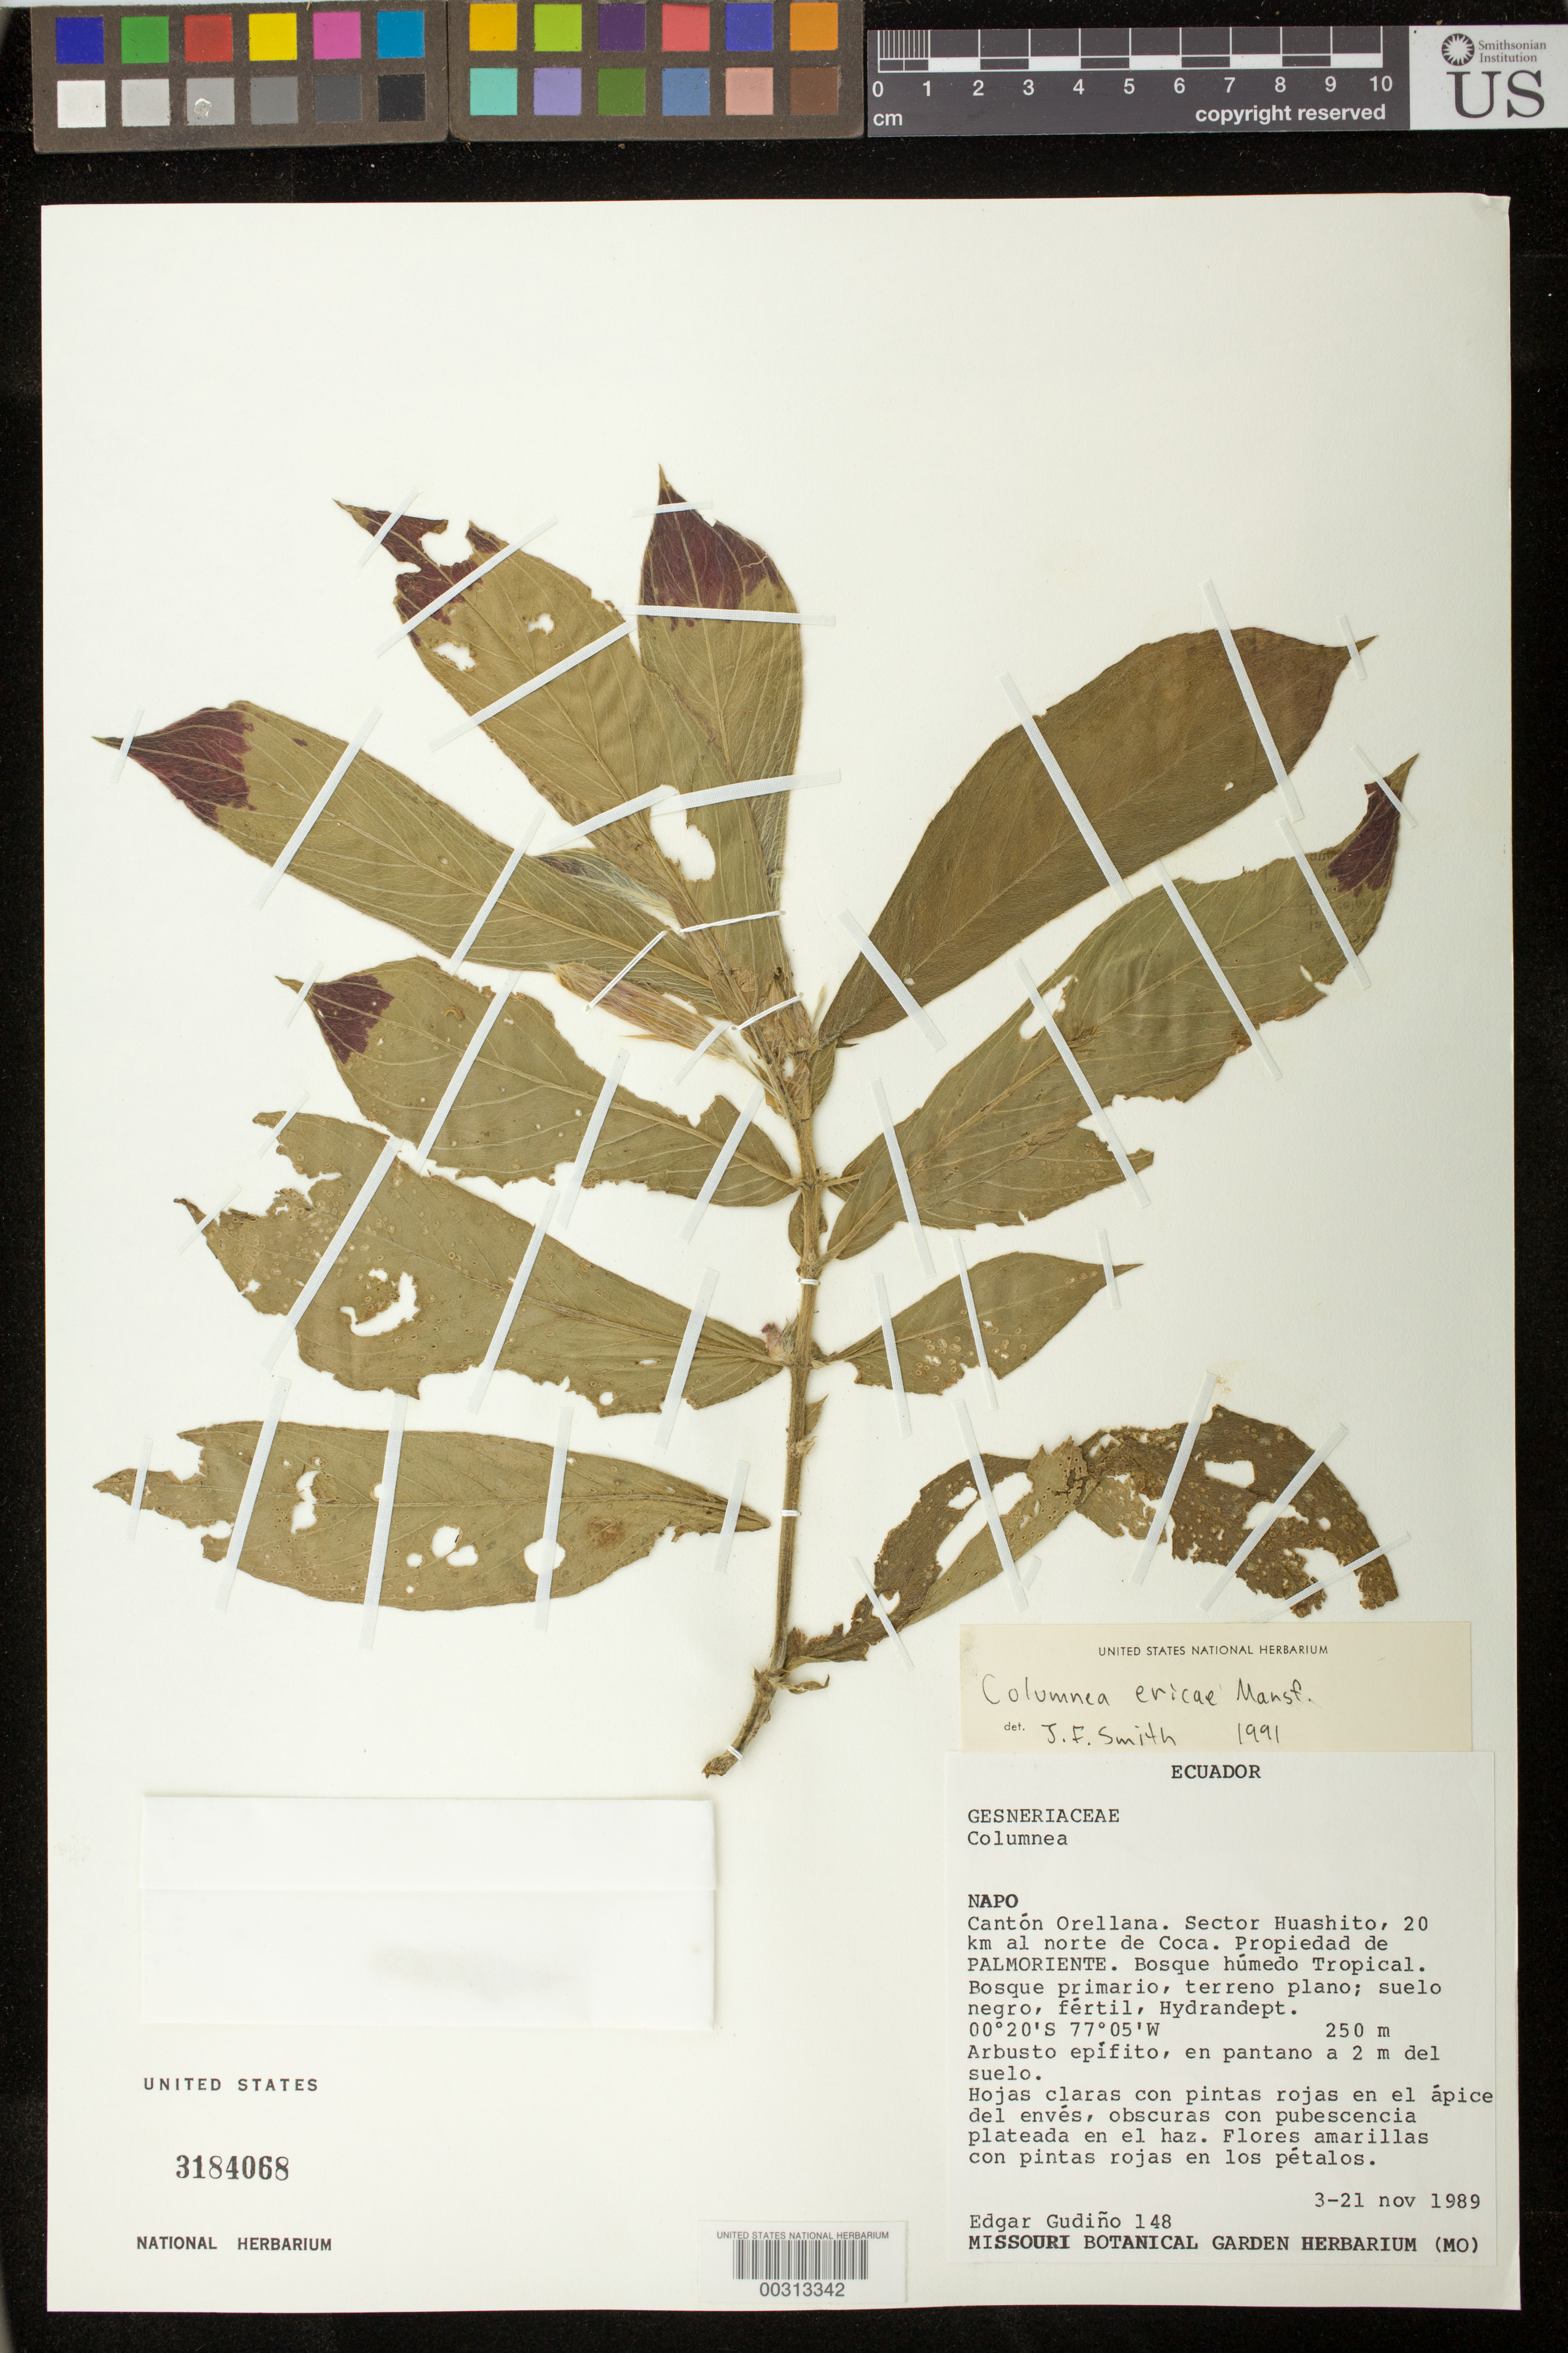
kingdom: Plantae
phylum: Tracheophyta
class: Magnoliopsida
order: Lamiales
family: Gesneriaceae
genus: Columnea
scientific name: Columnea ericae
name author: Mansf.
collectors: E. Gudiño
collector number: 148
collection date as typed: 3-21 Nov 1989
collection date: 1989-11-03/1989-11-21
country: Ecuador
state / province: Napo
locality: Canton Orellana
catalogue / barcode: US 3184068